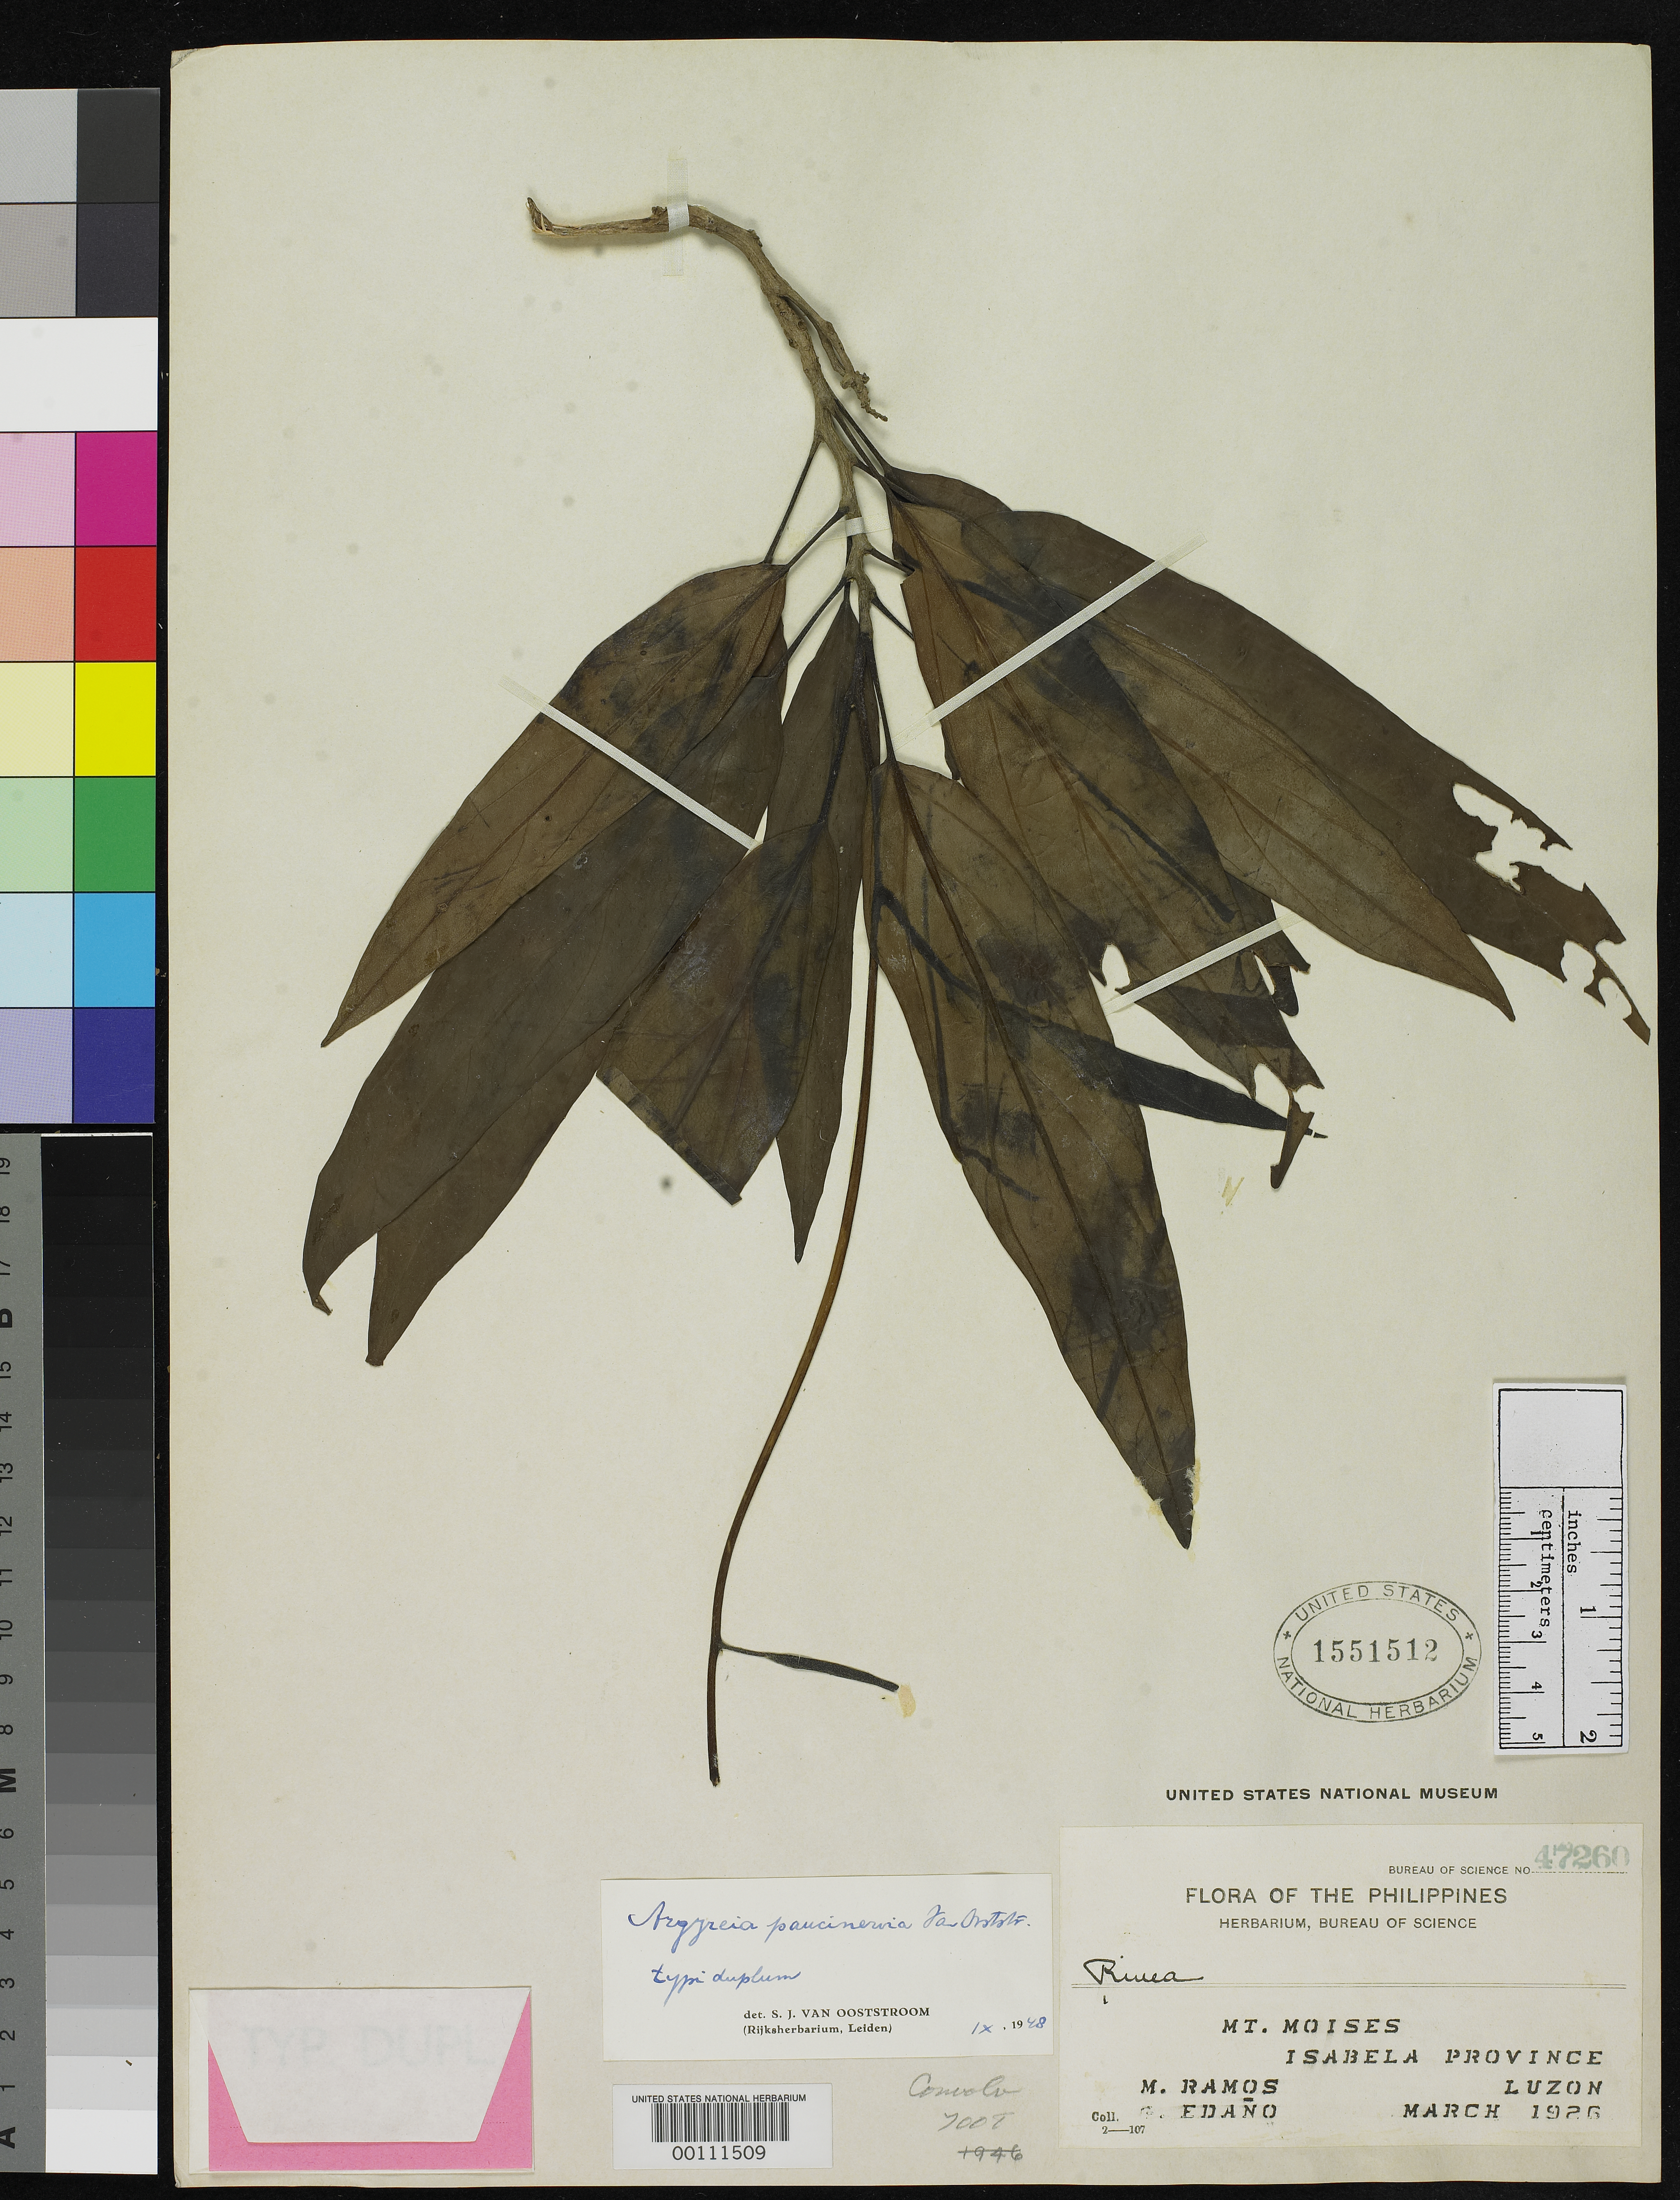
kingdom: Plantae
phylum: Tracheophyta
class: Magnoliopsida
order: Solanales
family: Convolvulaceae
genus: Argyreia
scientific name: Argyreia paucinervia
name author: Ooststr.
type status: Isotype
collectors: M. Ramos & G. E. Edaño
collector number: Bur. Sci. 47260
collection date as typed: Mar 1926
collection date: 1926-03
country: Philippines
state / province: Cagayan Valley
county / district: Isabela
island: Luzon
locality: Mt. Moises.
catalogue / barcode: US 1551512